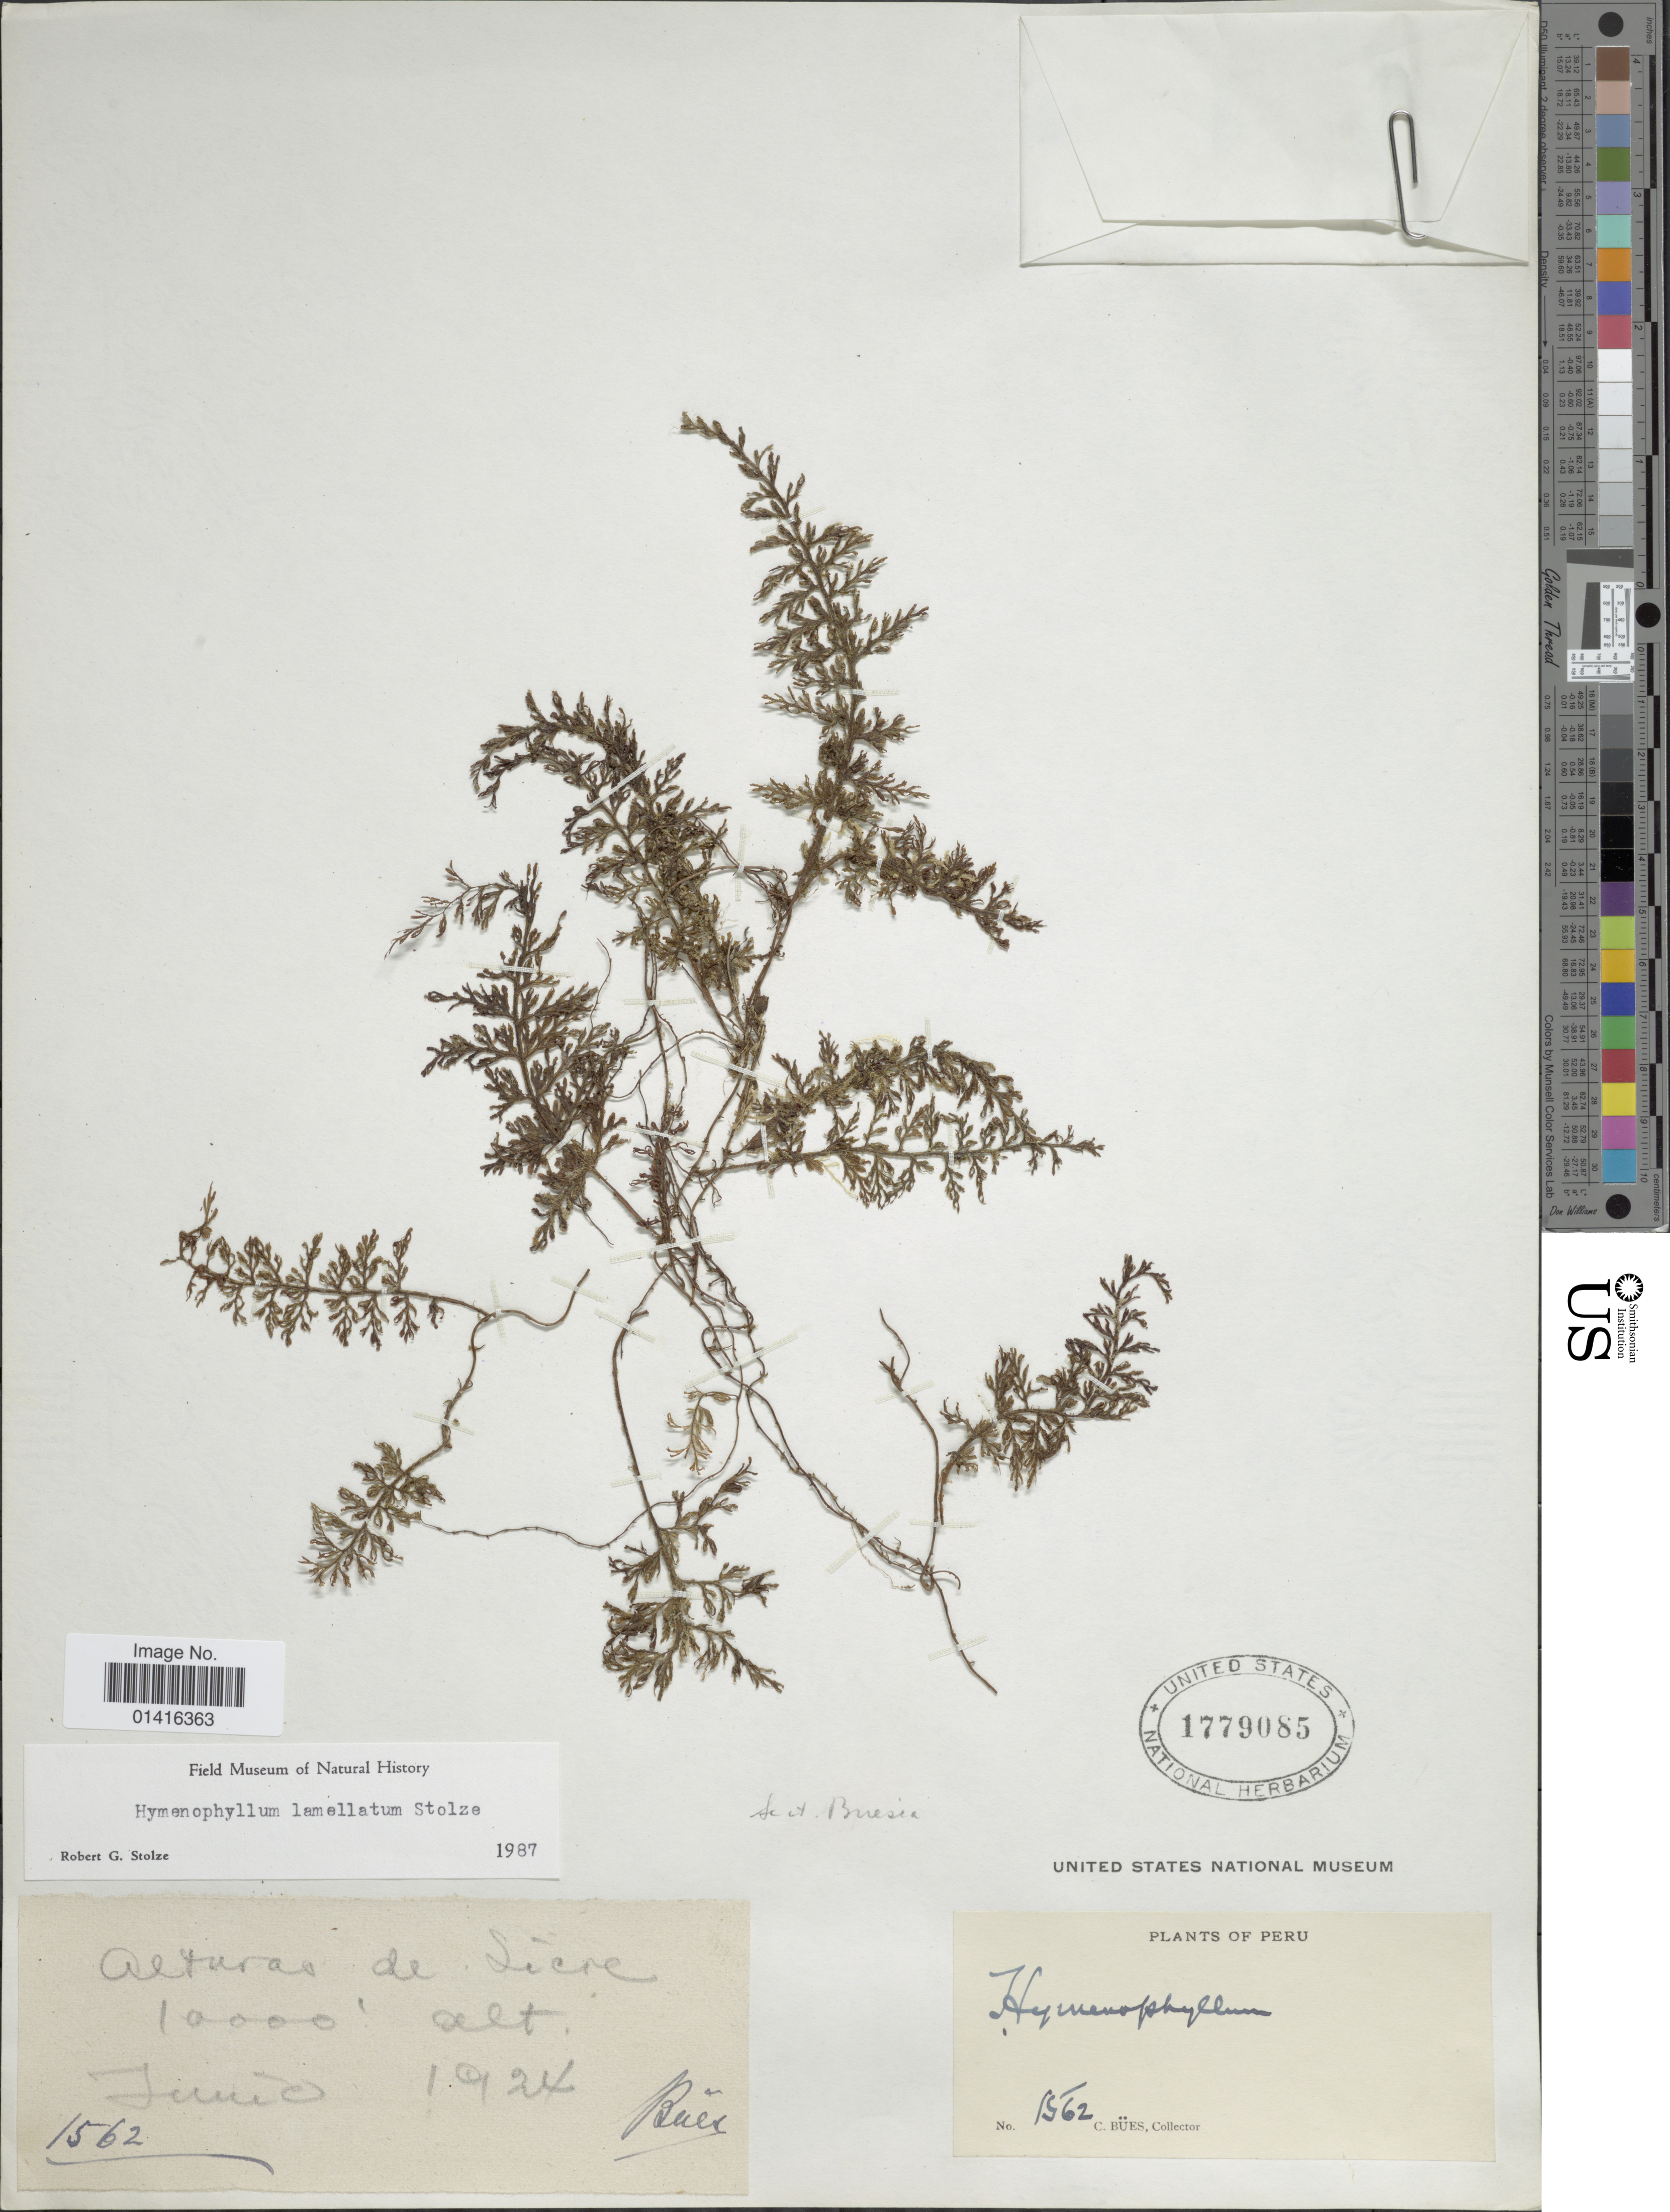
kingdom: Plantae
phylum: Tracheophyta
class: Polypodiopsida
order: Hymenophyllales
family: Hymenophyllaceae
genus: Hymenophyllum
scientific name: Hymenophyllum lamellatum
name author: Stolze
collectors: C. Bues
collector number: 1562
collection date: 1924-06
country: Peru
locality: Alturas de Sicre.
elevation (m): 305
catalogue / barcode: US 1779085